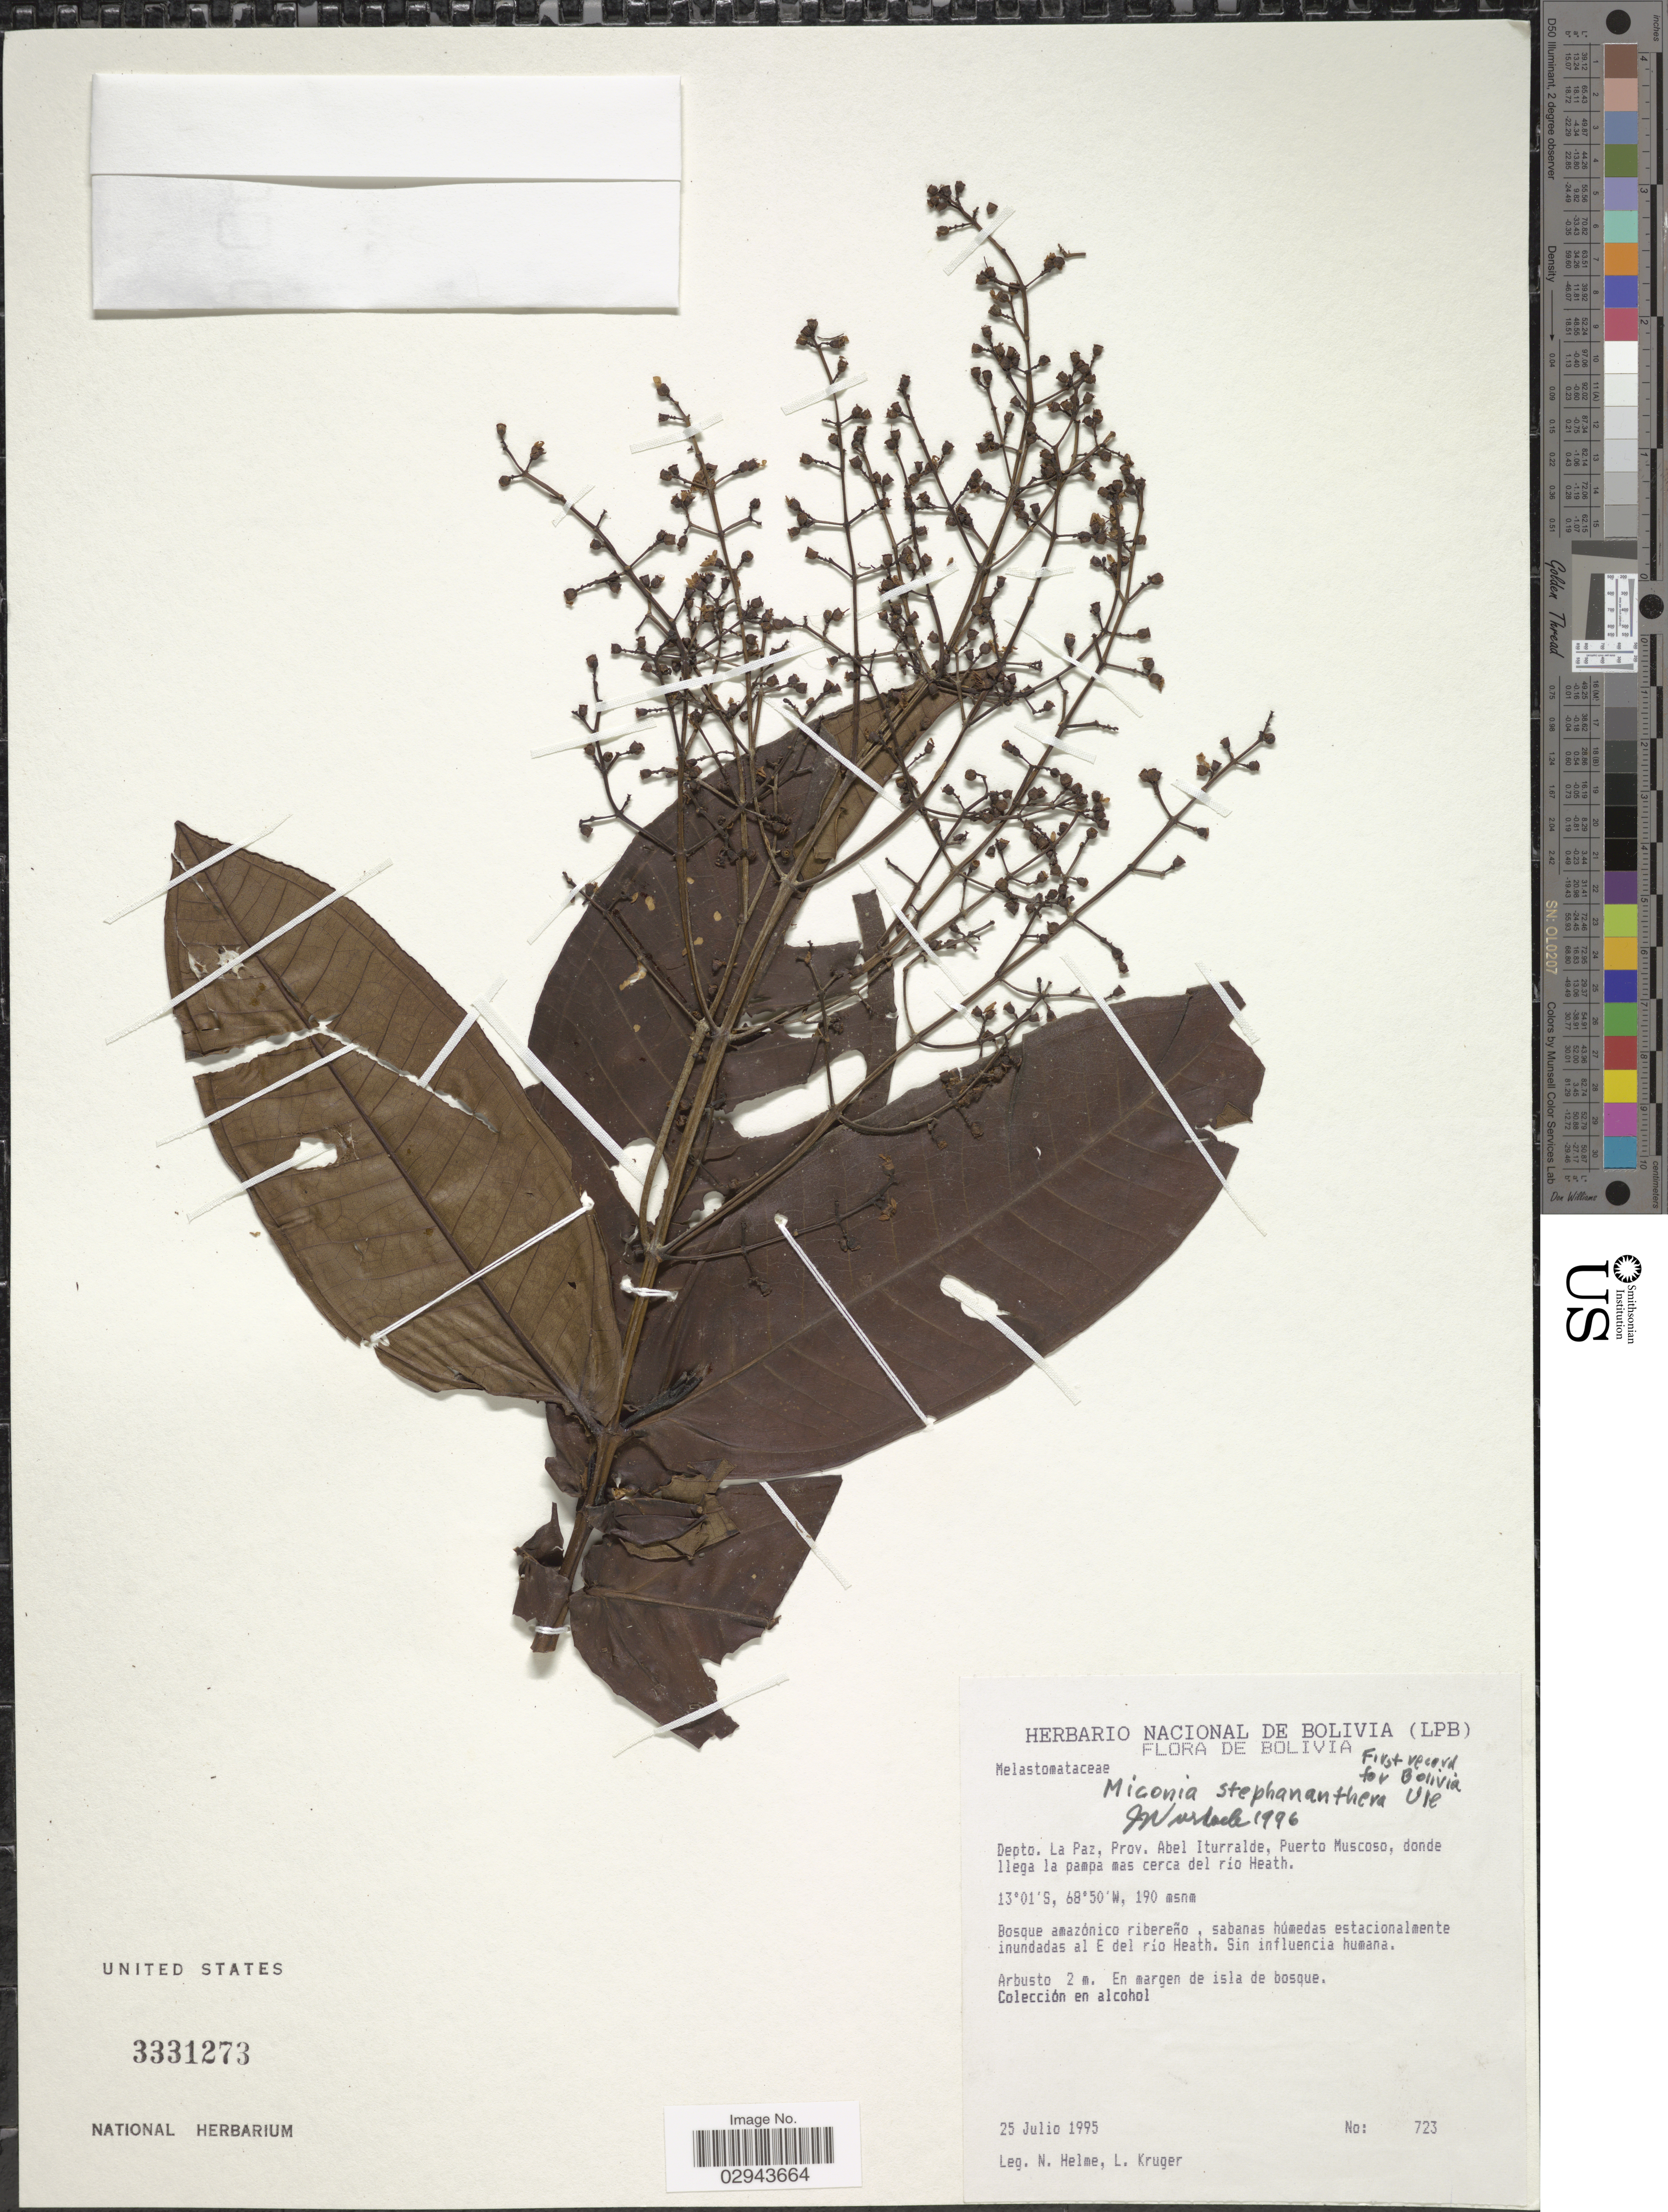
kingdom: Plantae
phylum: Tracheophyta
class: Magnoliopsida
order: Myrtales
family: Melastomataceae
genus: Miconia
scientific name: Miconia stephananthera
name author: Ule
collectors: N. Helme & L. Kruger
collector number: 723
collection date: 1995-07-25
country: Bolivia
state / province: La Paz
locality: Depto. La Paz, Prov. Abel Iturralde, Puerto Muscoso, donde llega la pampa mas cerca del río Heath. Bosque amazónico ribereño, sabanas húmedas estacionalmente inundadas al E del río Heath.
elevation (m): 190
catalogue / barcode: US 3331273